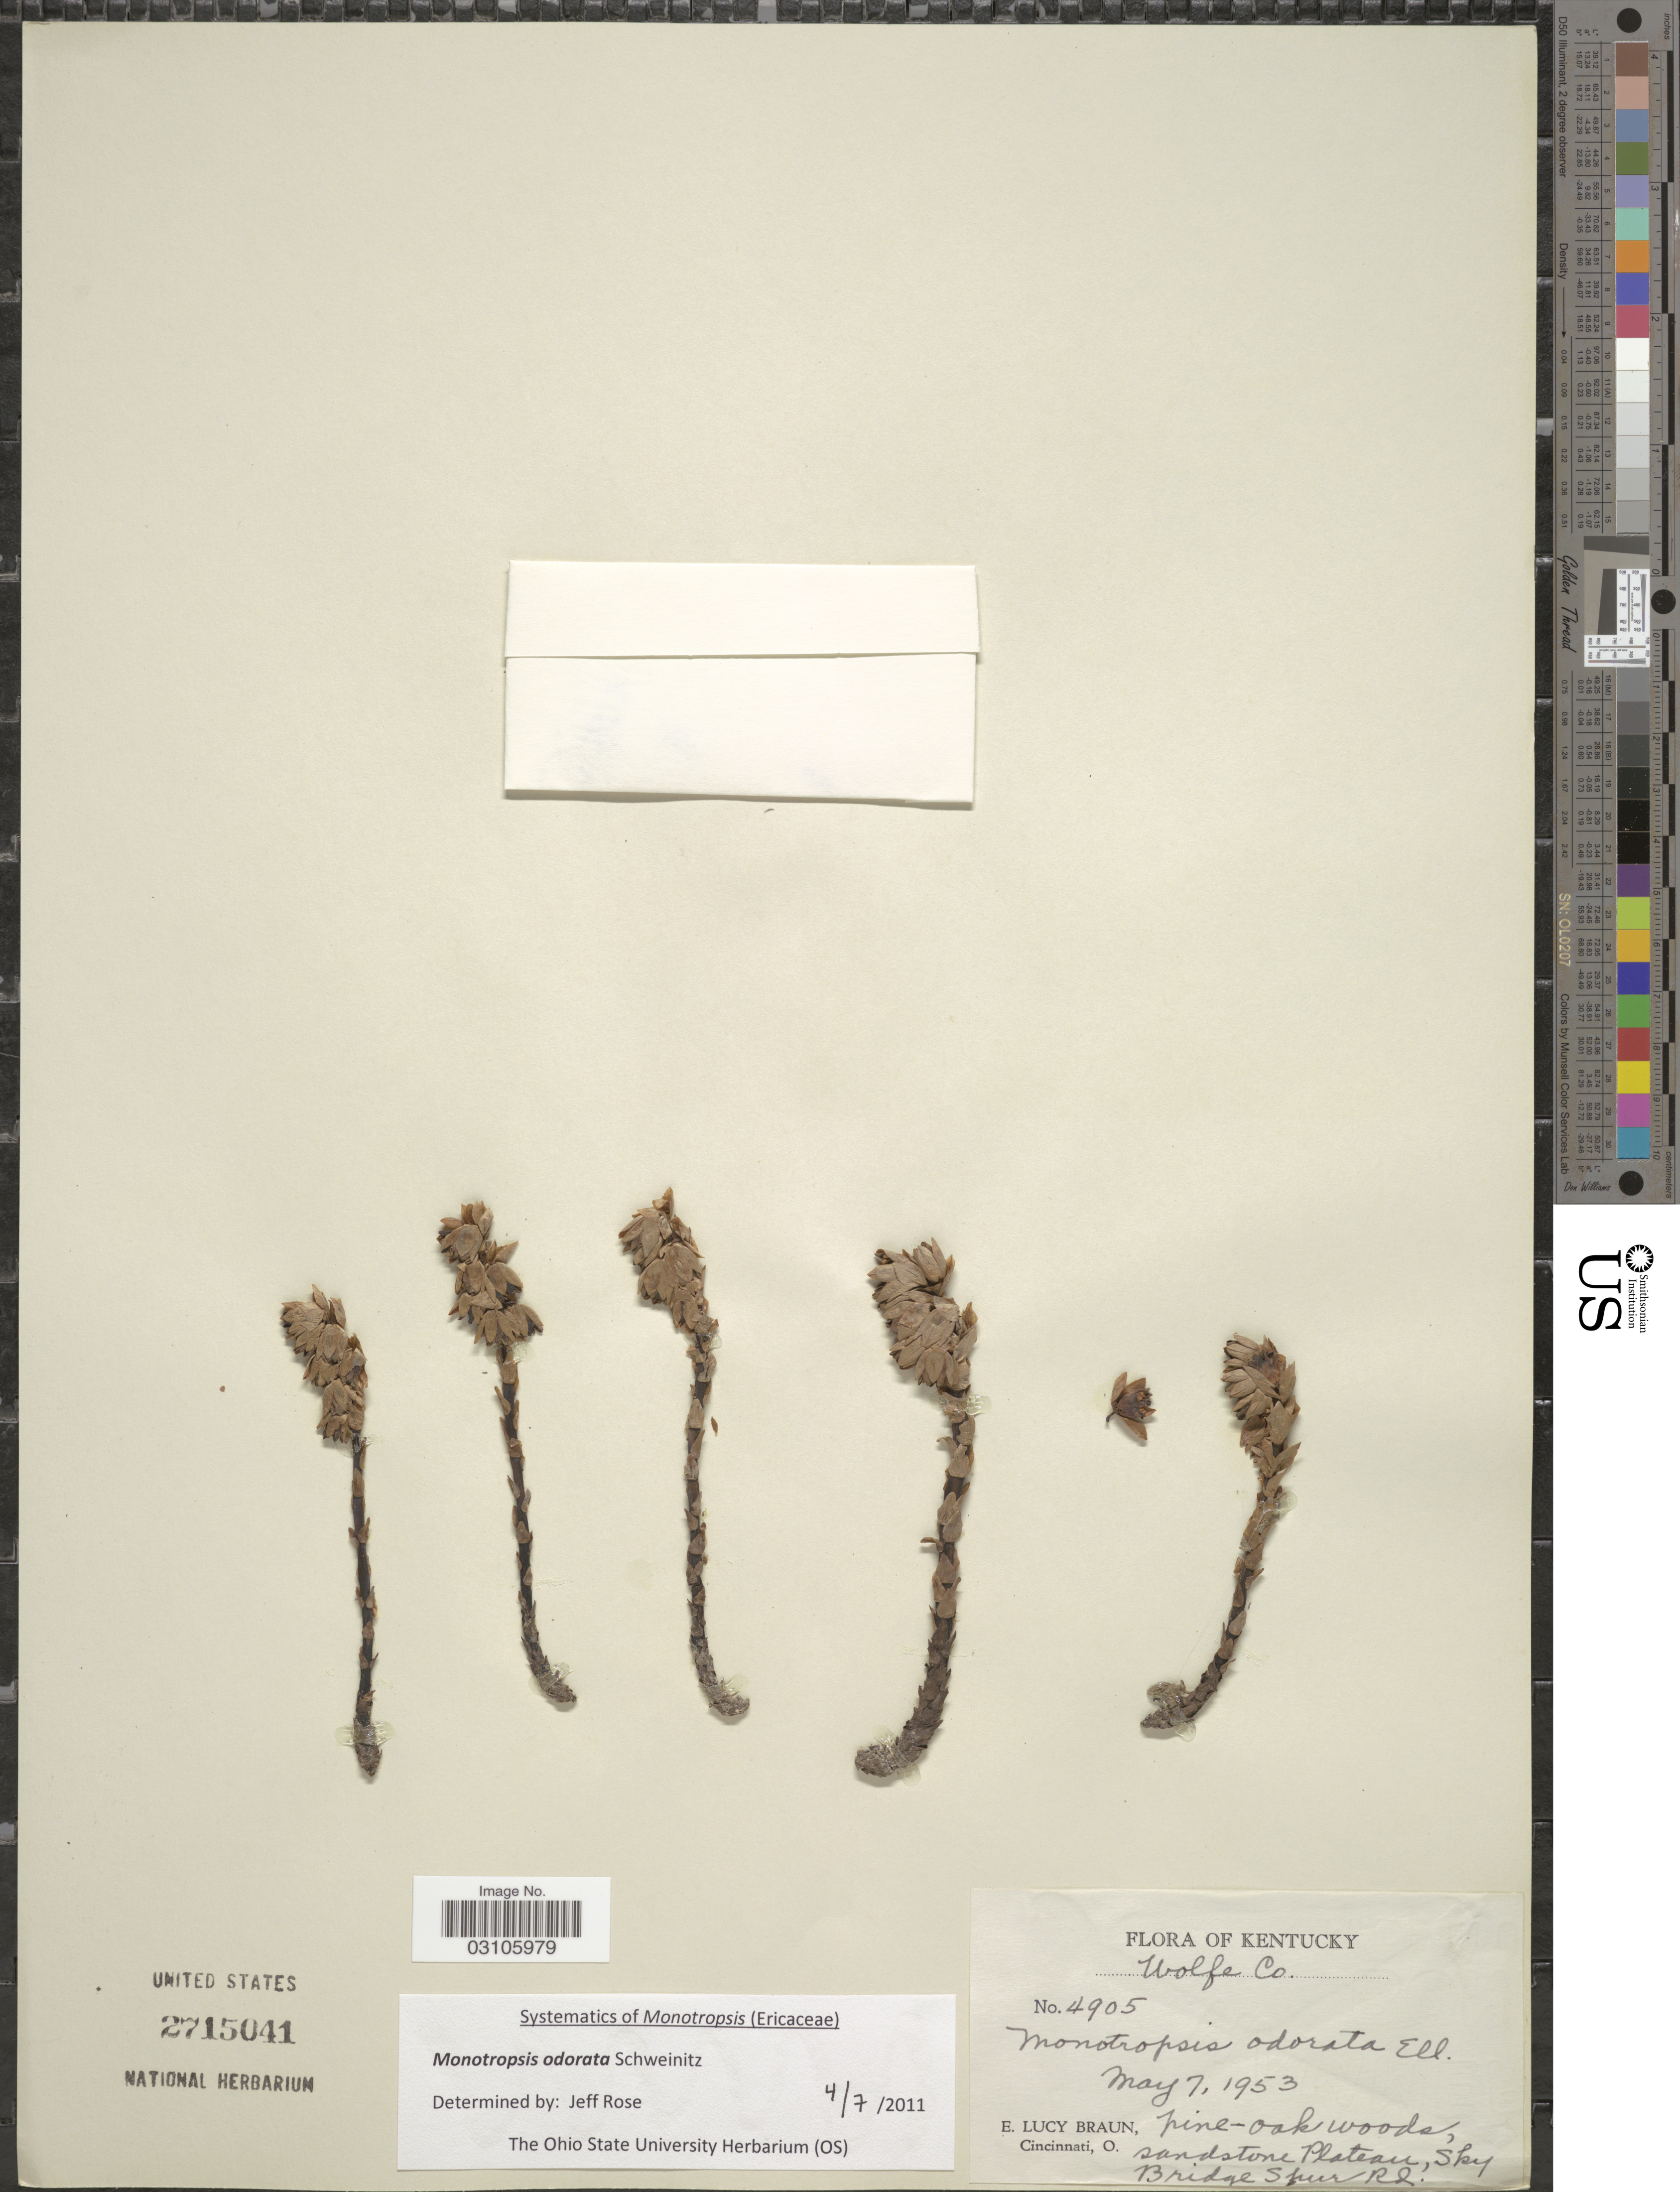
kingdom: Plantae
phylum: Tracheophyta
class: Magnoliopsida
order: Ericales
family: Ericaceae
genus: Monotropsis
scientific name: Monotropsis odorata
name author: Schwein. ex Elliott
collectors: E. L. Braun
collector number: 4905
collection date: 1953-05-07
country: United States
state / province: Kentucky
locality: Wolfe Co. Sandstone Plateau, Sky Bridge Spur Rd.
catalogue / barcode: US 2715041